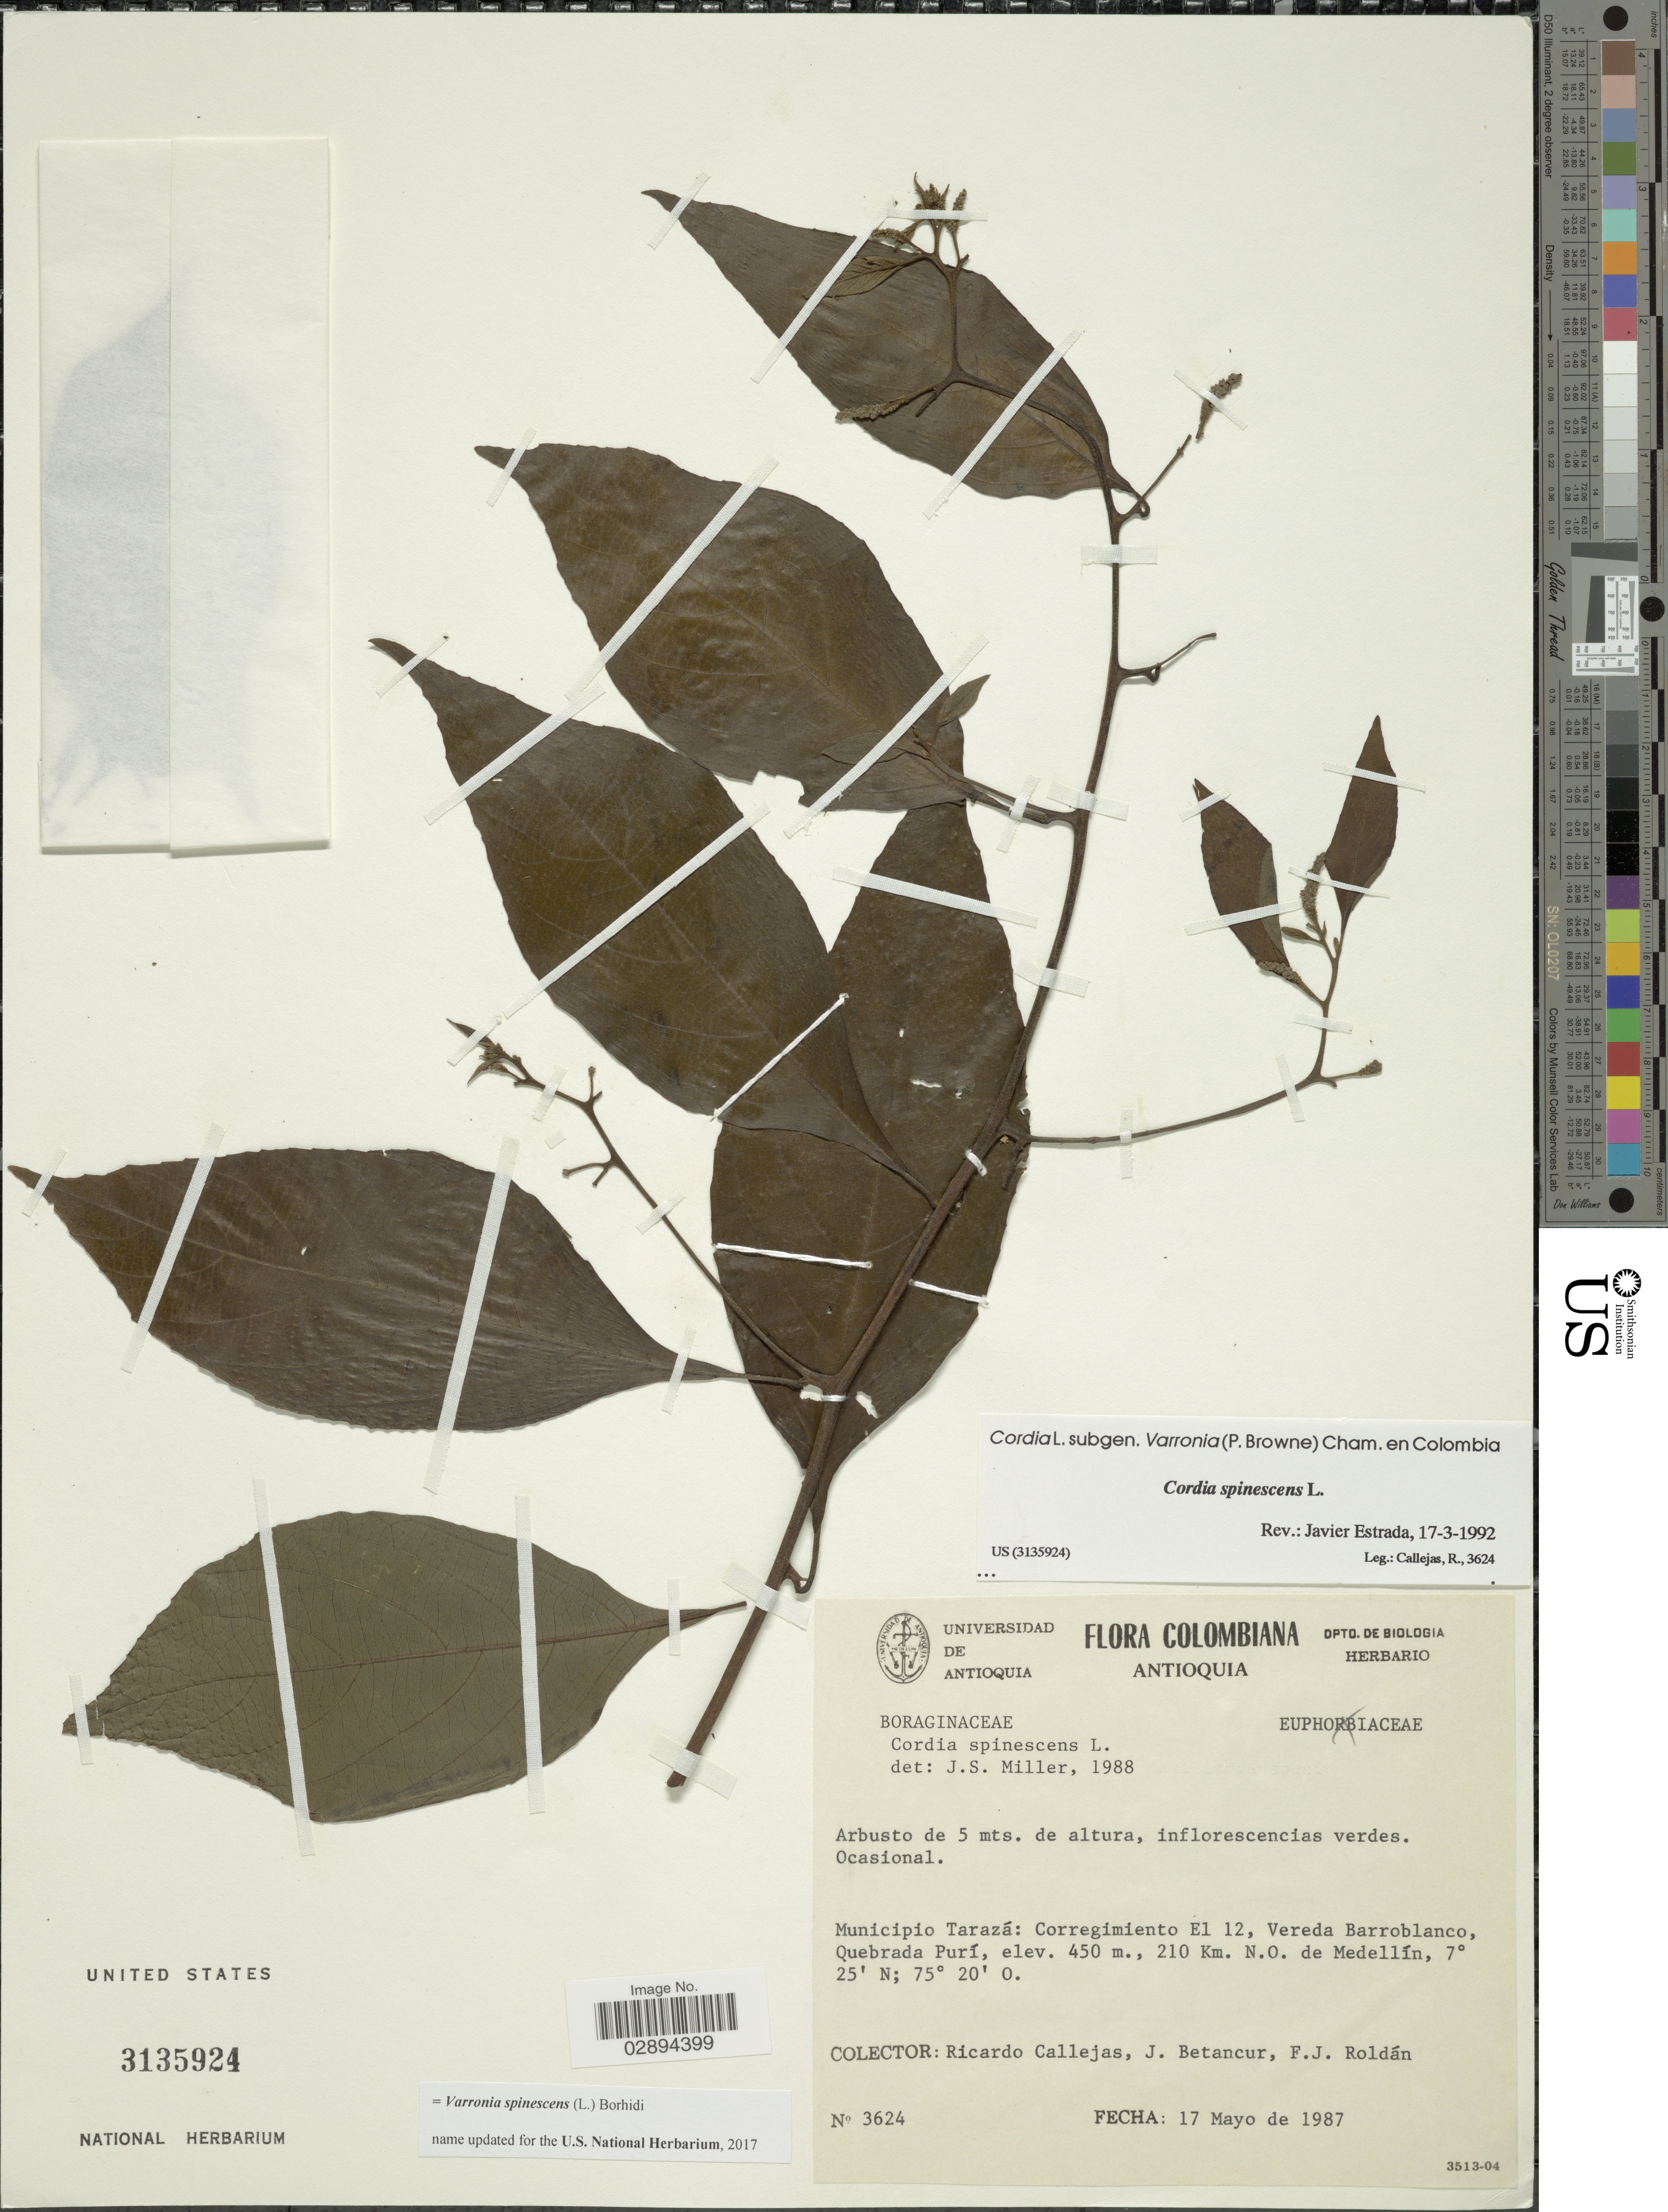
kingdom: Plantae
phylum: Tracheophyta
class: Magnoliopsida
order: Boraginales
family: Cordiaceae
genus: Varronia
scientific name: Varronia spinescens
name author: (L.) Borhidi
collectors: R. Callejas, J. Betancur & F. J. Roldán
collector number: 3624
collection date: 1987-05-17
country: Colombia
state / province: Antioquia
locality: Municipio Tarazá, Corregimiento El 12, Vereda Barroblanco, Quebrada Purí, 210 Km. N.O. de Medellín.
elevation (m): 450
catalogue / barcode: US 3135924